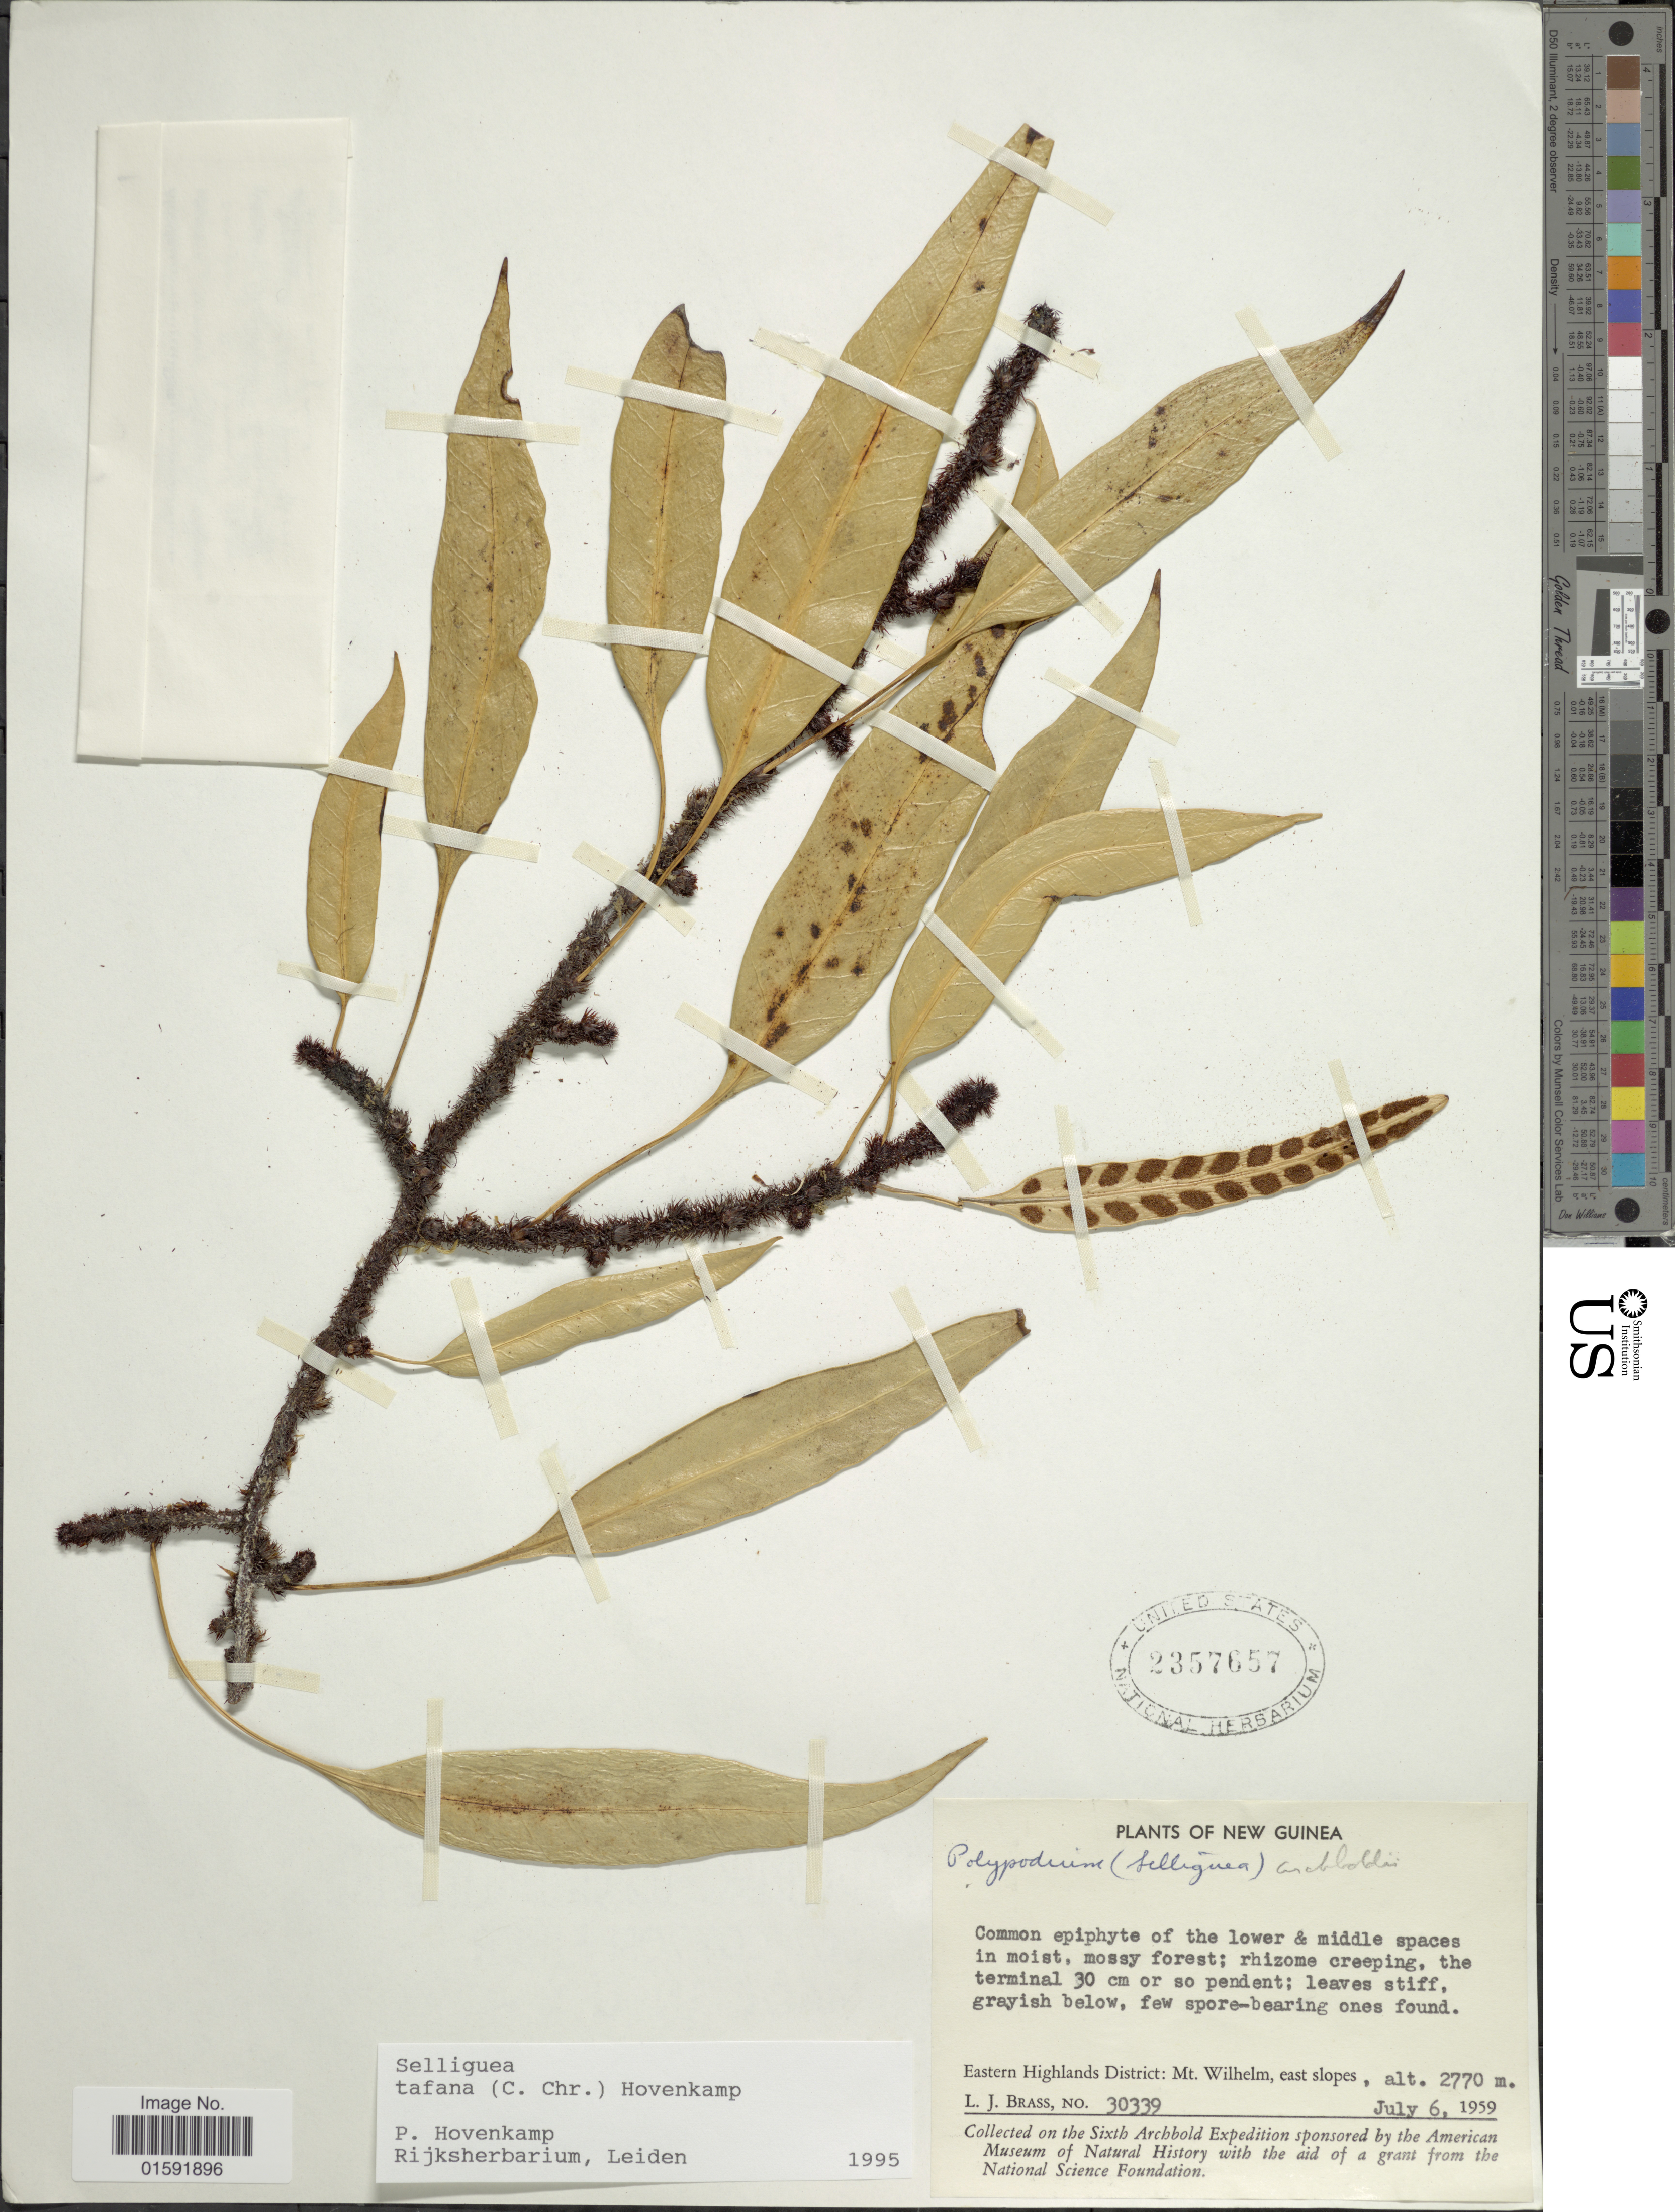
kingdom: Plantae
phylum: Tracheophyta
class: Polypodiopsida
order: Polypodiales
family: Polypodiaceae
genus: Selliguea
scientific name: Selliguea tafana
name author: (C. Chr.) Hovenkamp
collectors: L. J. Brass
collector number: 30339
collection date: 1959-07-06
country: Papua New Guinea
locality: New Guinea, Eastern Highlands District: Mt. Wilhelms, east slopes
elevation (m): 2270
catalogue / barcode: US 2359657